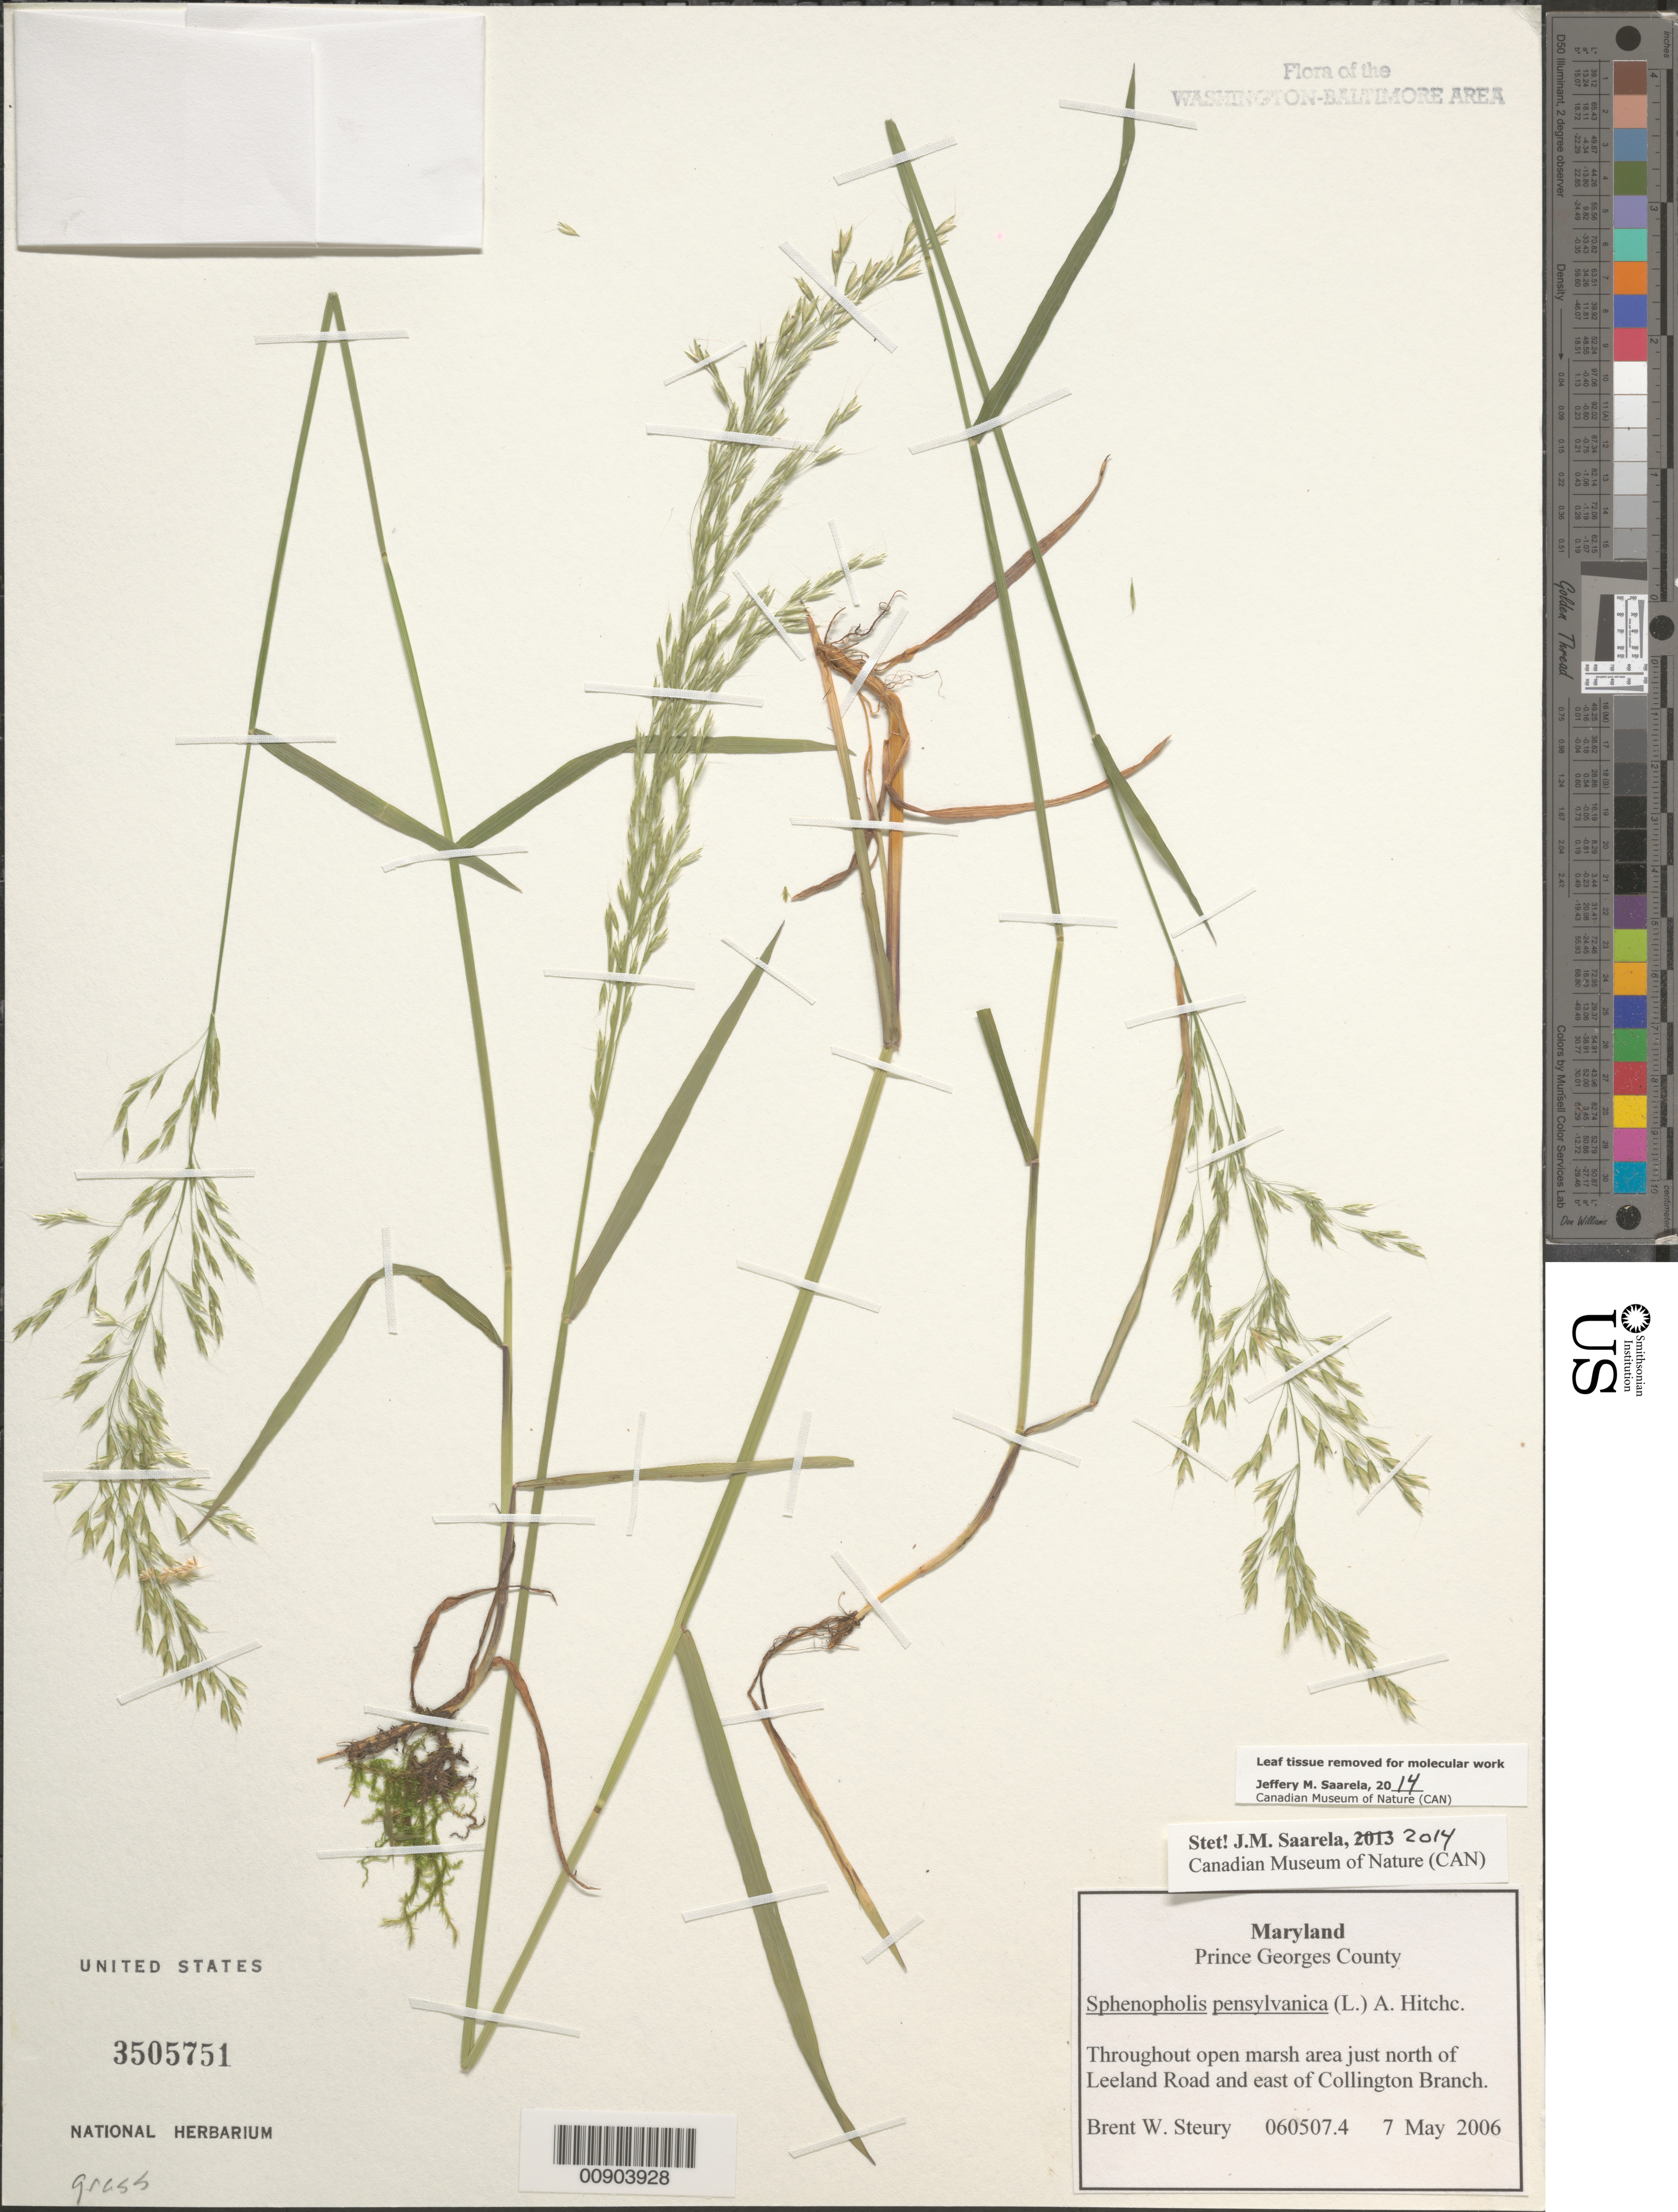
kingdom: Plantae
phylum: Tracheophyta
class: Liliopsida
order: Poales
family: Poaceae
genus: Sphenopholis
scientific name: Sphenopholis pensylvanica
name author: (L.) Hitchc.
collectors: B. Steury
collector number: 060507.4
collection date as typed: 7 May 2006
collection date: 2006-05-07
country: United States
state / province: Maryland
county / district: Prince George's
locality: Just north of Leeland Road and just east of Collington Branch.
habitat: Throughout open marsh area.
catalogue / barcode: US 3505751